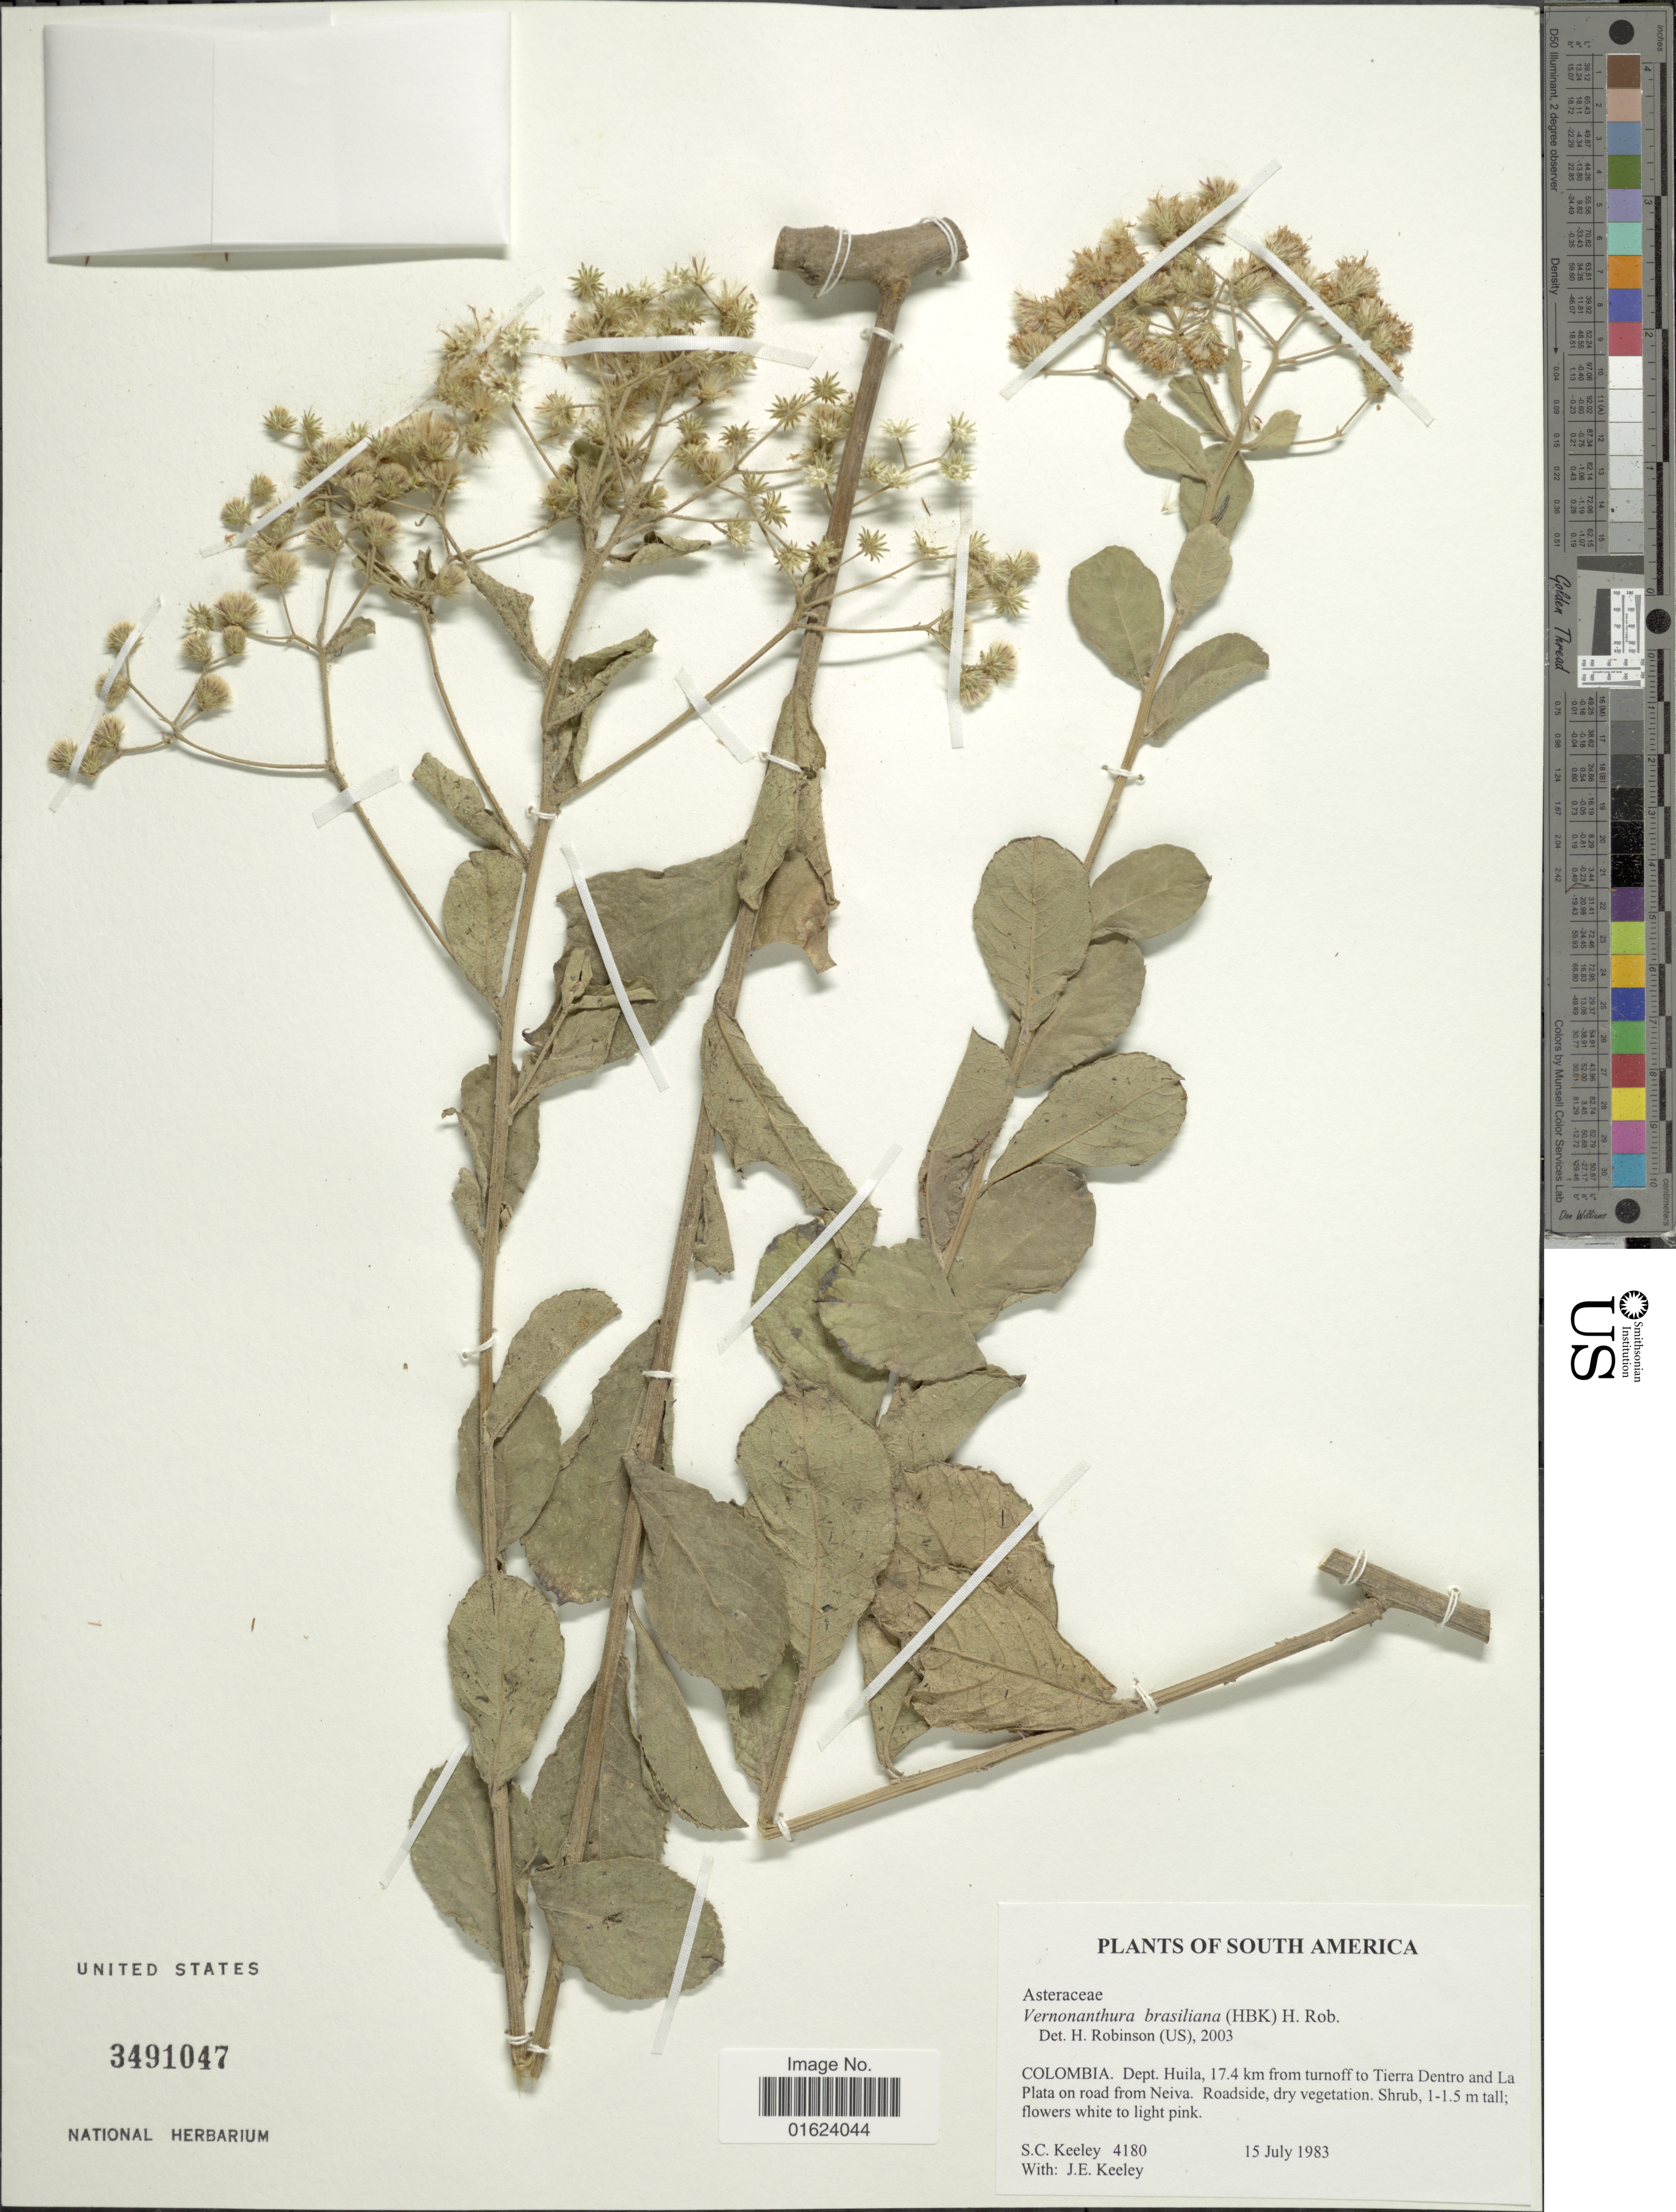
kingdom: Plantae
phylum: Tracheophyta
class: Magnoliopsida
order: Asterales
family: Asteraceae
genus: Vernonia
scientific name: Vernonia brasiliana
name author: (L.) Druce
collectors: S. C. Keeley & J. E. Keeley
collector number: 4180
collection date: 1983-07-15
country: Colombia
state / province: Huila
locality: Colombia, Dept. Huila, 17.4 km from tunroff to Tierra Dentro and La Plata on road from Neiva.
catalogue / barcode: US 3491047